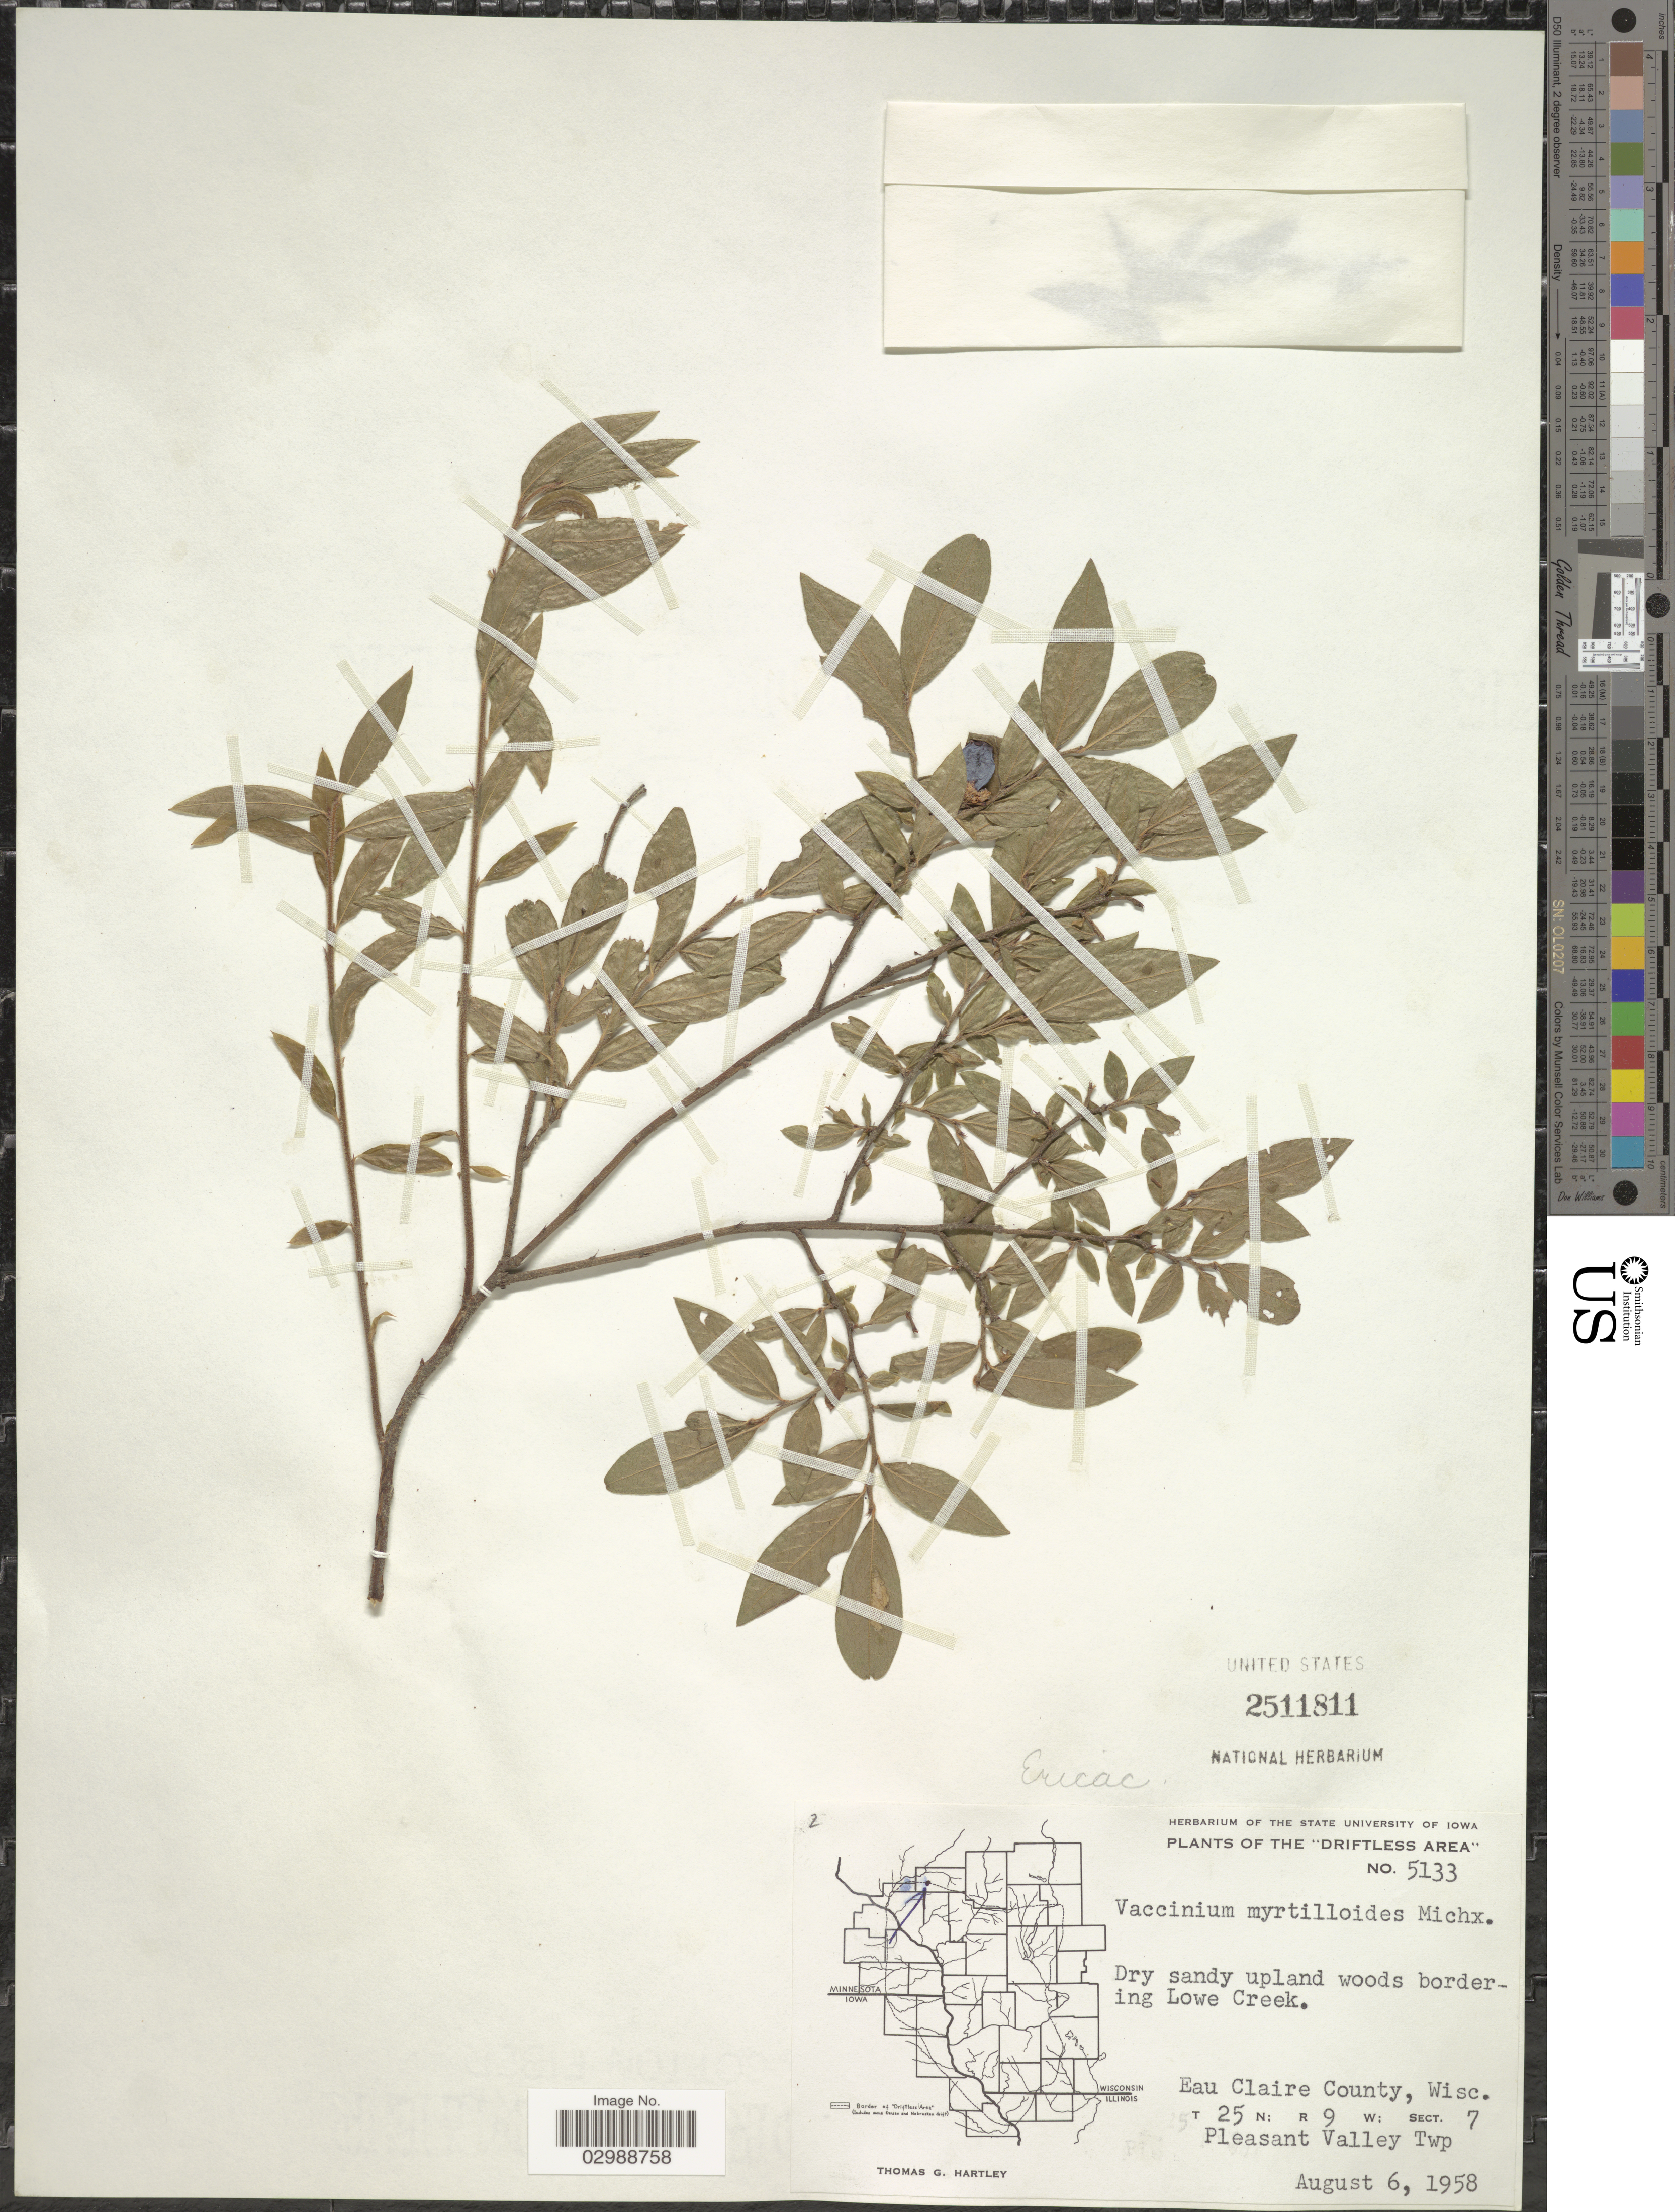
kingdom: Plantae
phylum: Tracheophyta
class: Magnoliopsida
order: Ericales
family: Ericaceae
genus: Vaccinium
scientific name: Vaccinium myrtilloides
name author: Michx.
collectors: T. G. Hartley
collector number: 5133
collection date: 1958-08-06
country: United States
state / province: Wisconsin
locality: Driftless Area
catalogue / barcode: US 2511811